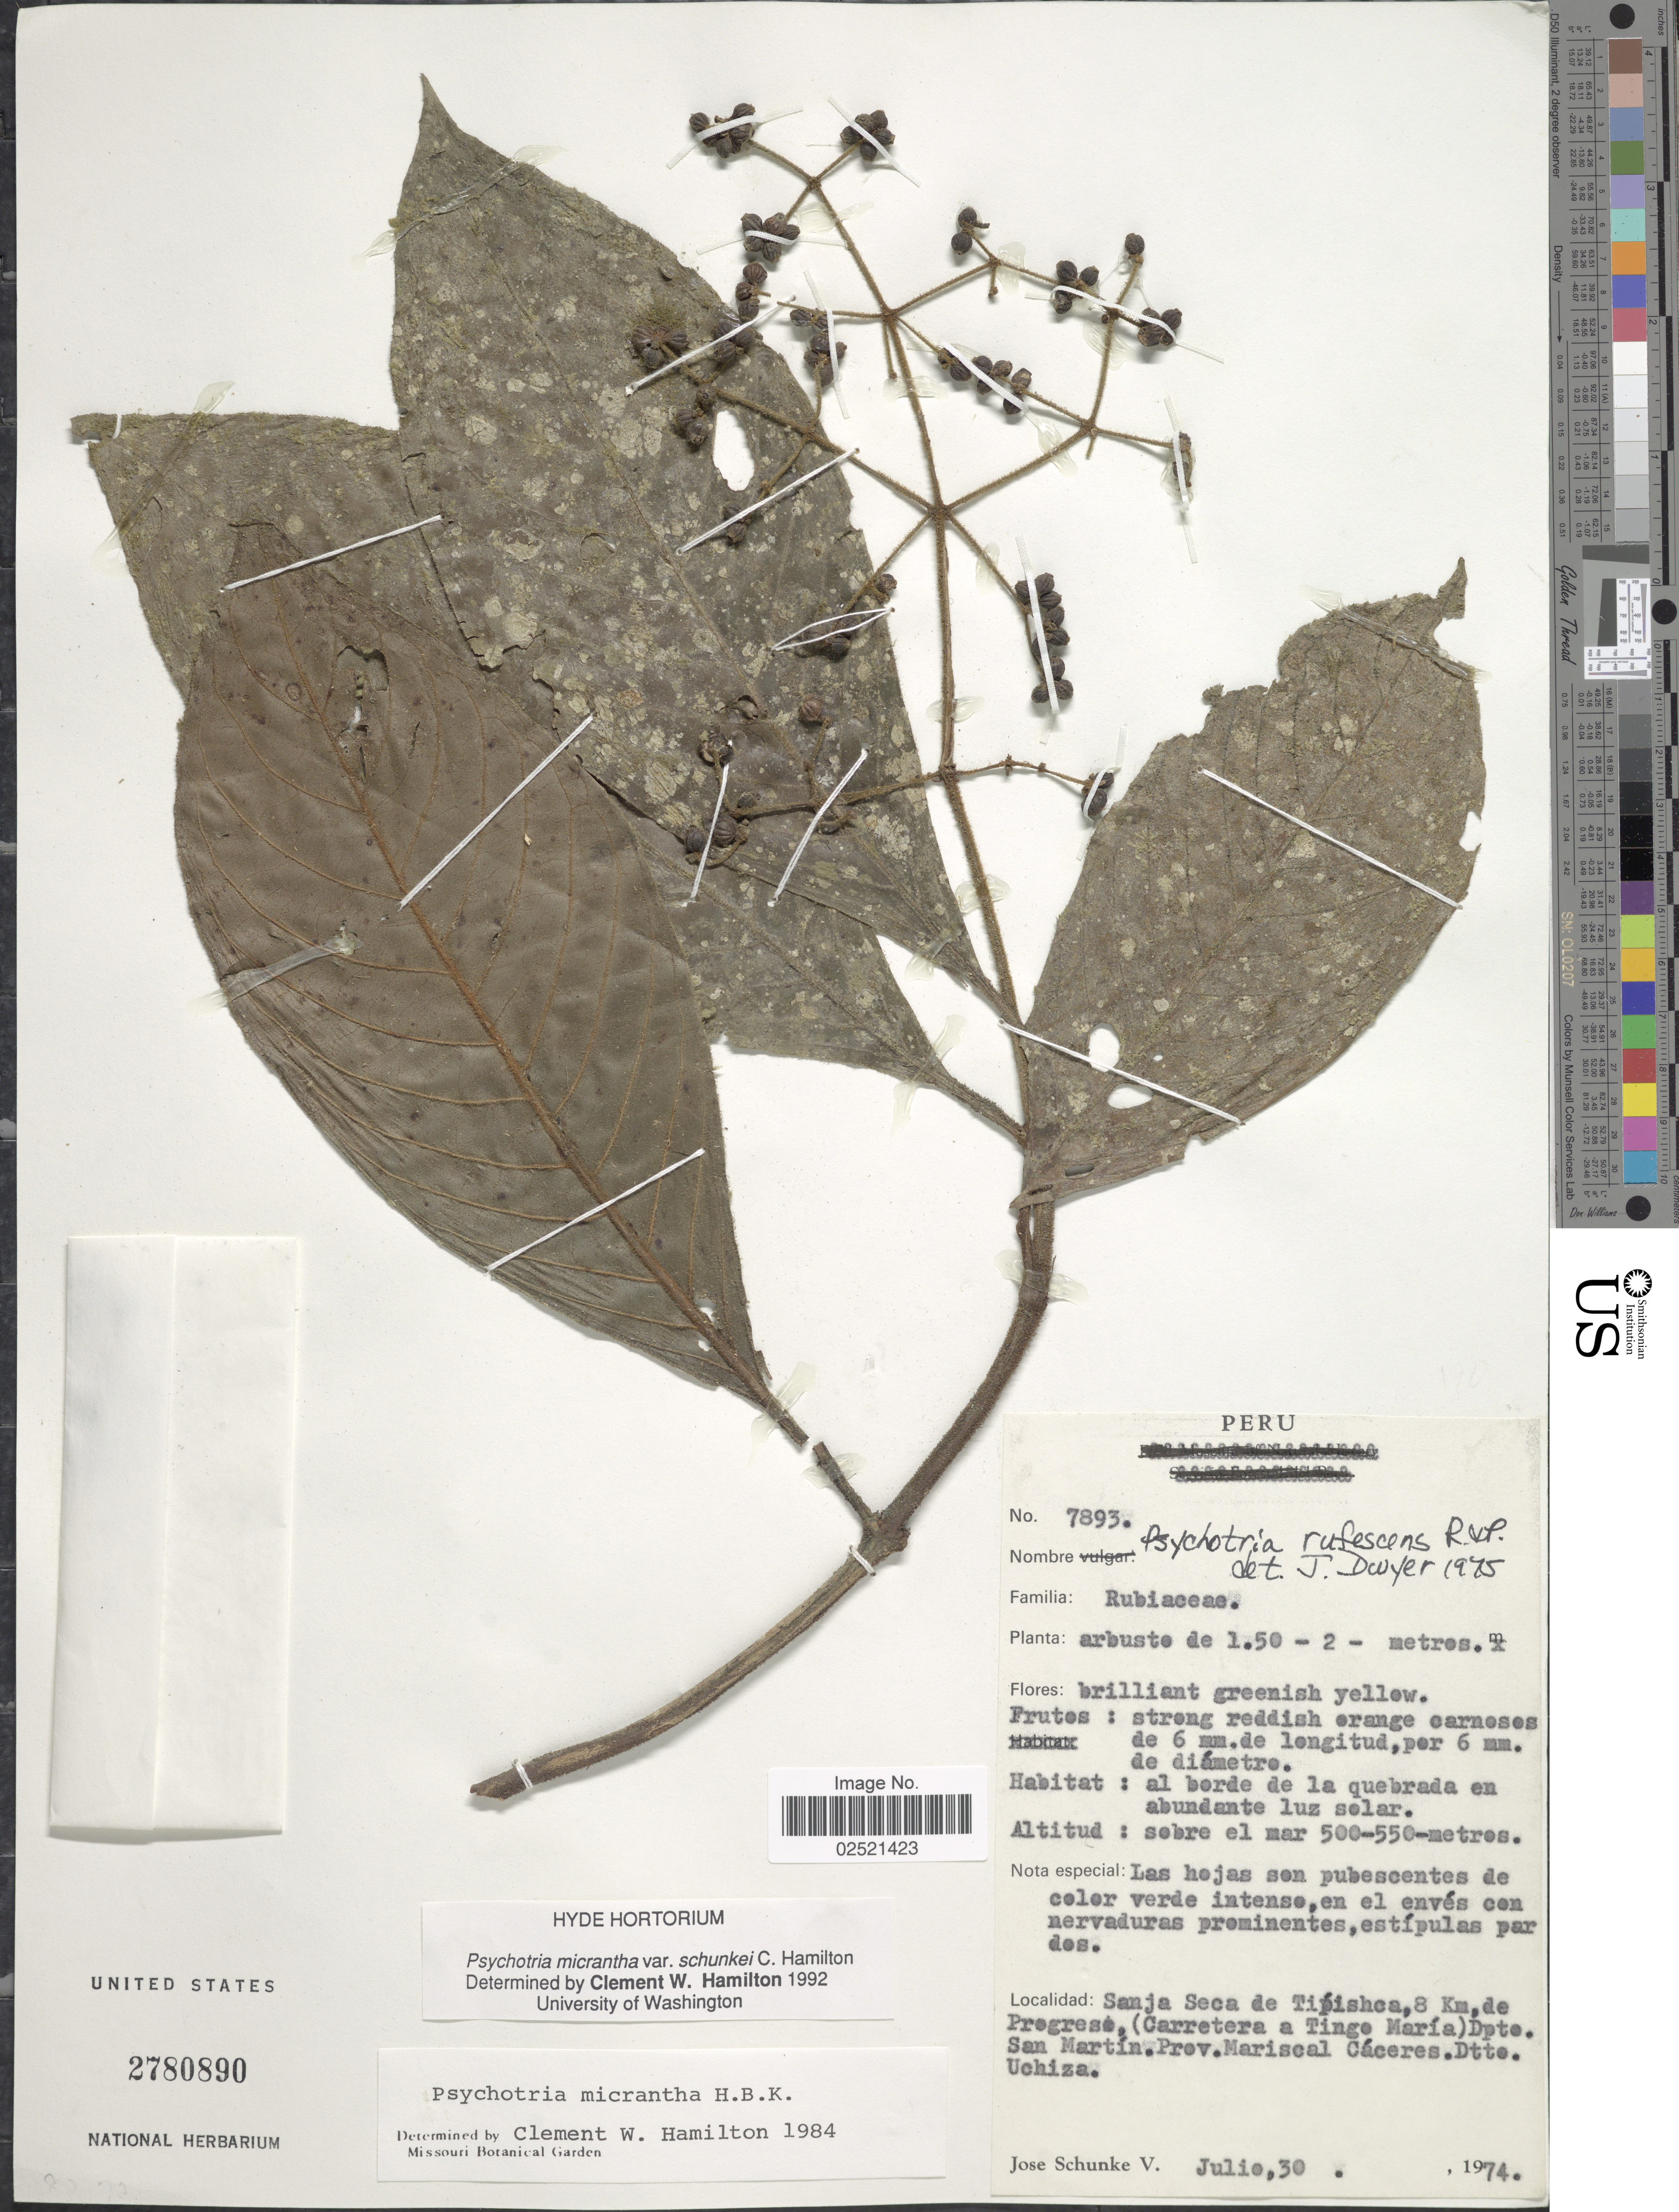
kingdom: Plantae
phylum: Tracheophyta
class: Magnoliopsida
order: Gentianales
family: Rubiaceae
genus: Psychotria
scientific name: Psychotria micrantha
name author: Kunth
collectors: J. Schunke Vigo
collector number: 7893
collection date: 1974-07-30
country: Peru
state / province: San Martín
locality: Sanja Seca de Tipishca, 8 km. de Progreso, (Carretera a Tingo María), Dtto. Uchiza, Prov. Mariscal Cáceres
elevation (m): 500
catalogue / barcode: US 2780890